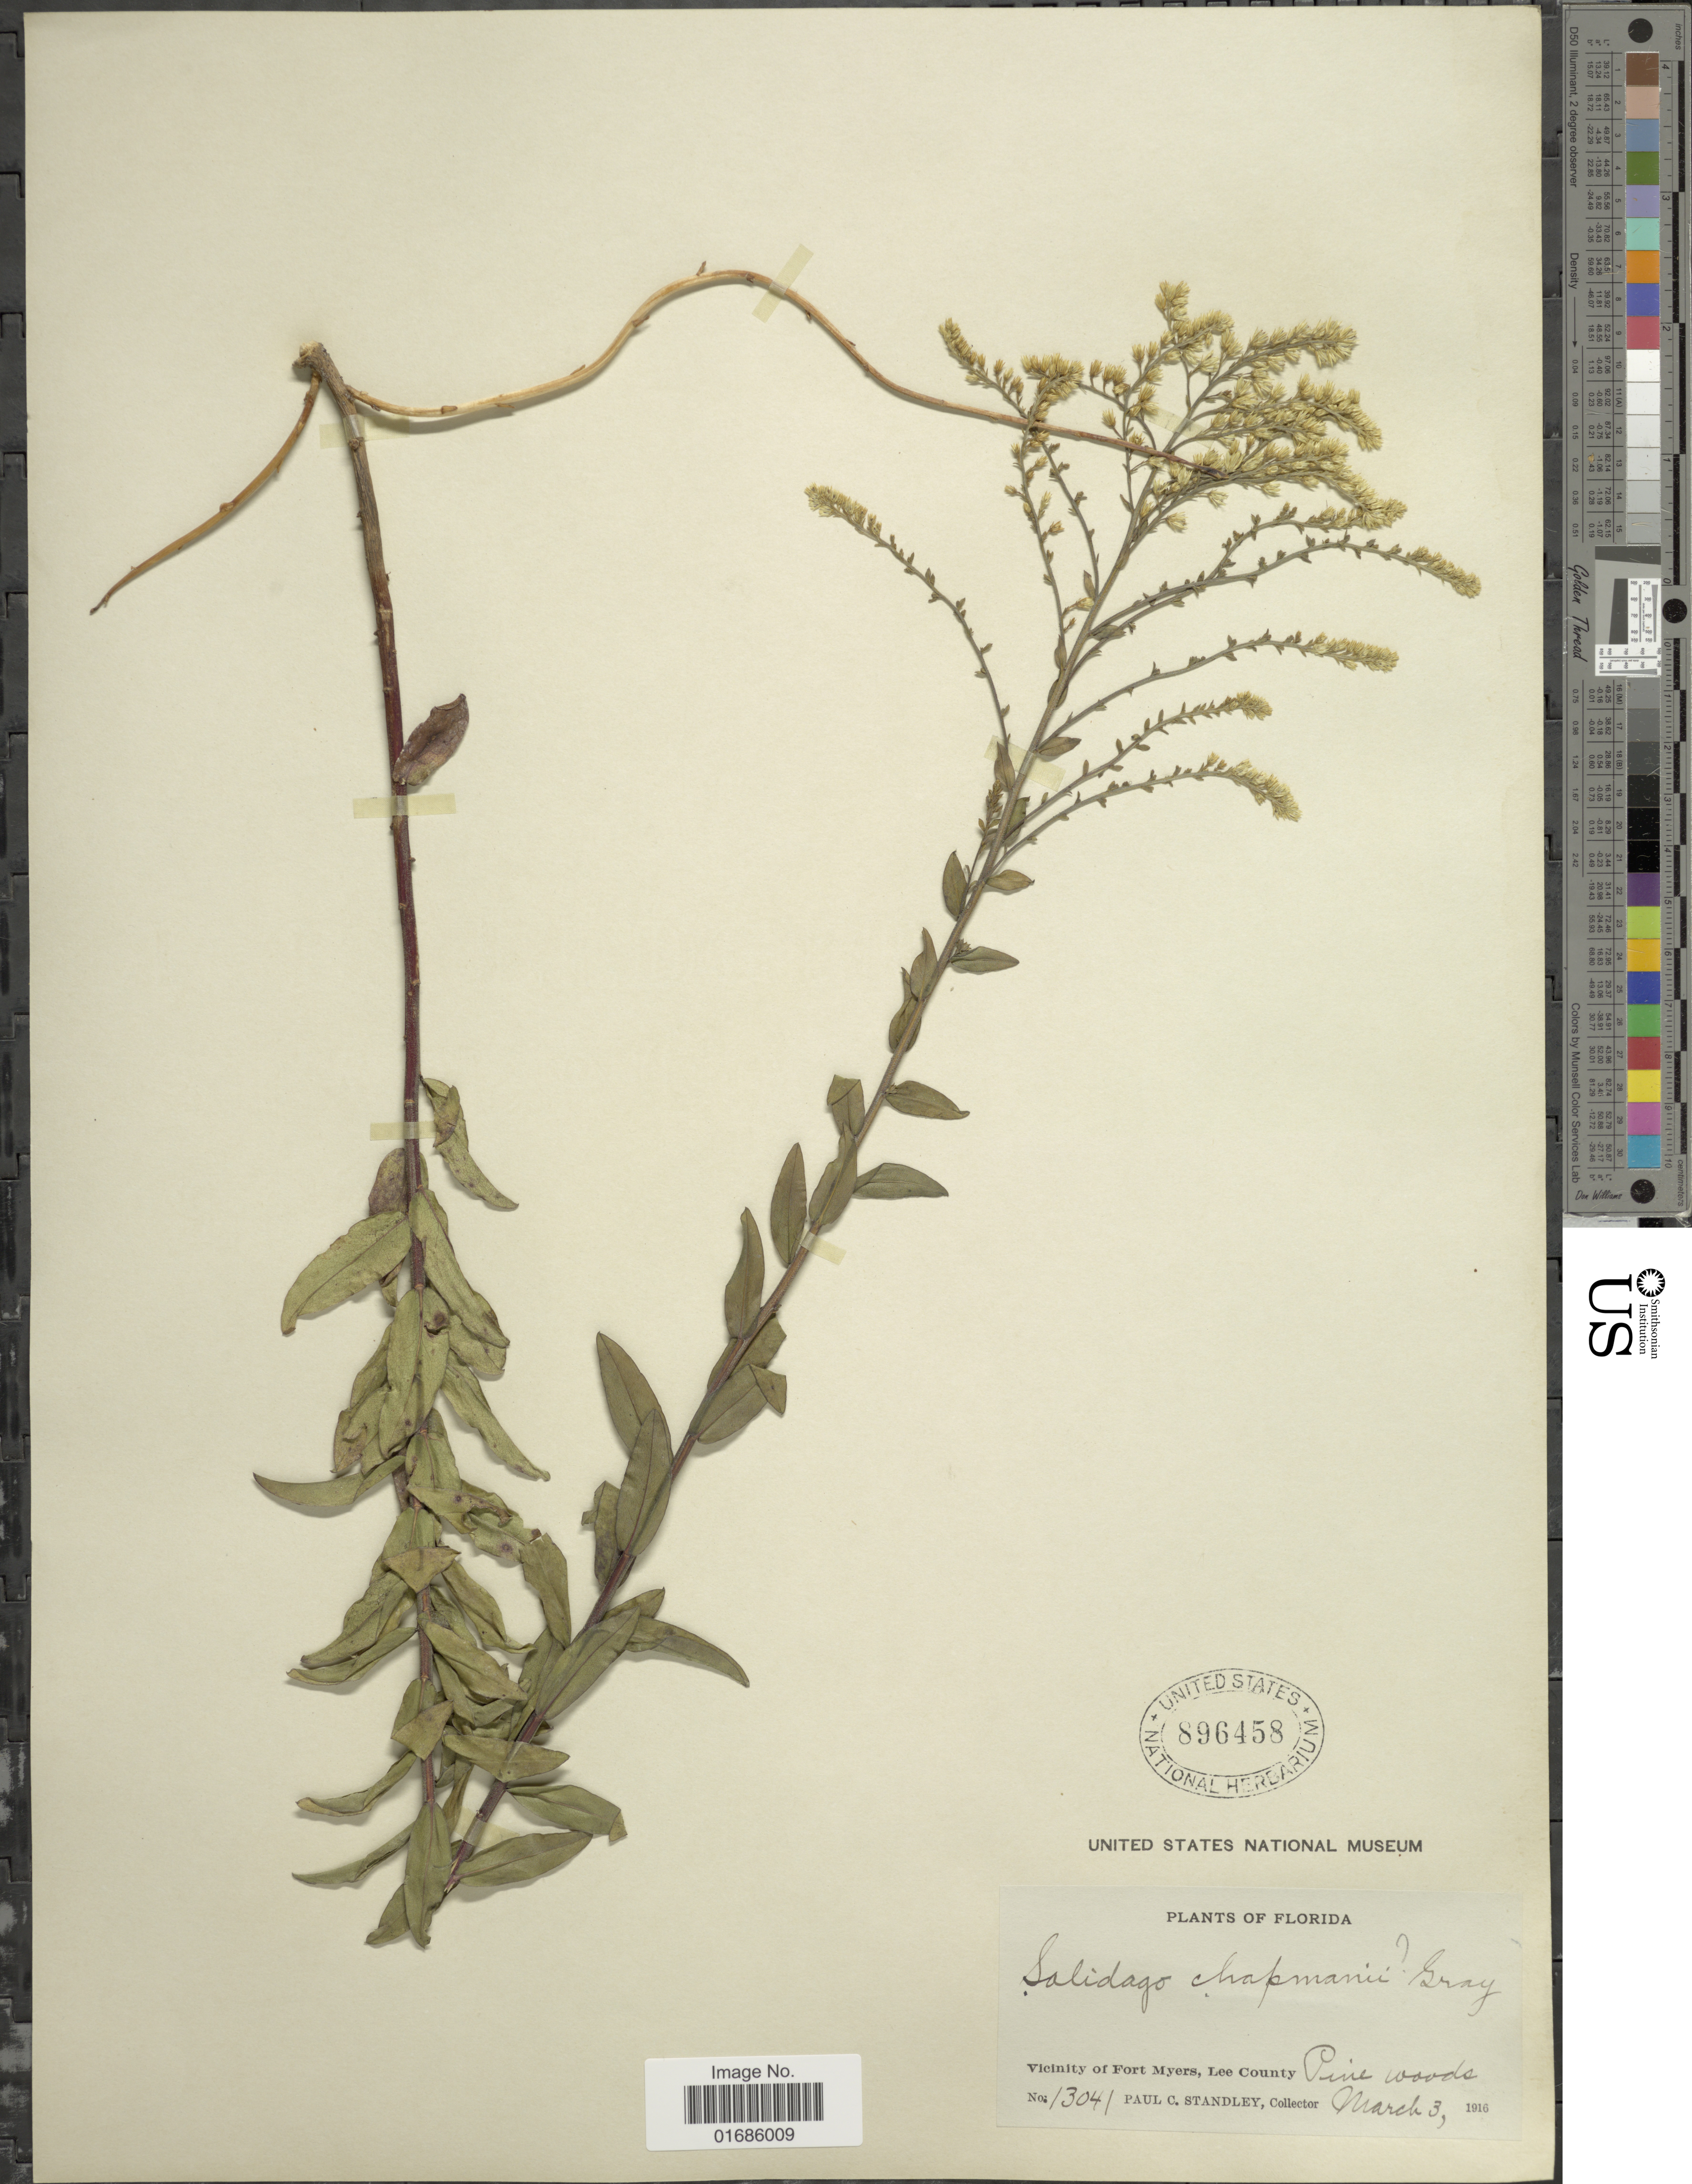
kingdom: Plantae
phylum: Tracheophyta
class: Magnoliopsida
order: Asterales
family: Asteraceae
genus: Solidago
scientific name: Solidago chapmanii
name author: Torr. & A. Gray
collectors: P. C. Standley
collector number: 13041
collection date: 1916-03-03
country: United States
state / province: Florida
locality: Vicinity of Fort Myers, Lee County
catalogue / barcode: US 896458